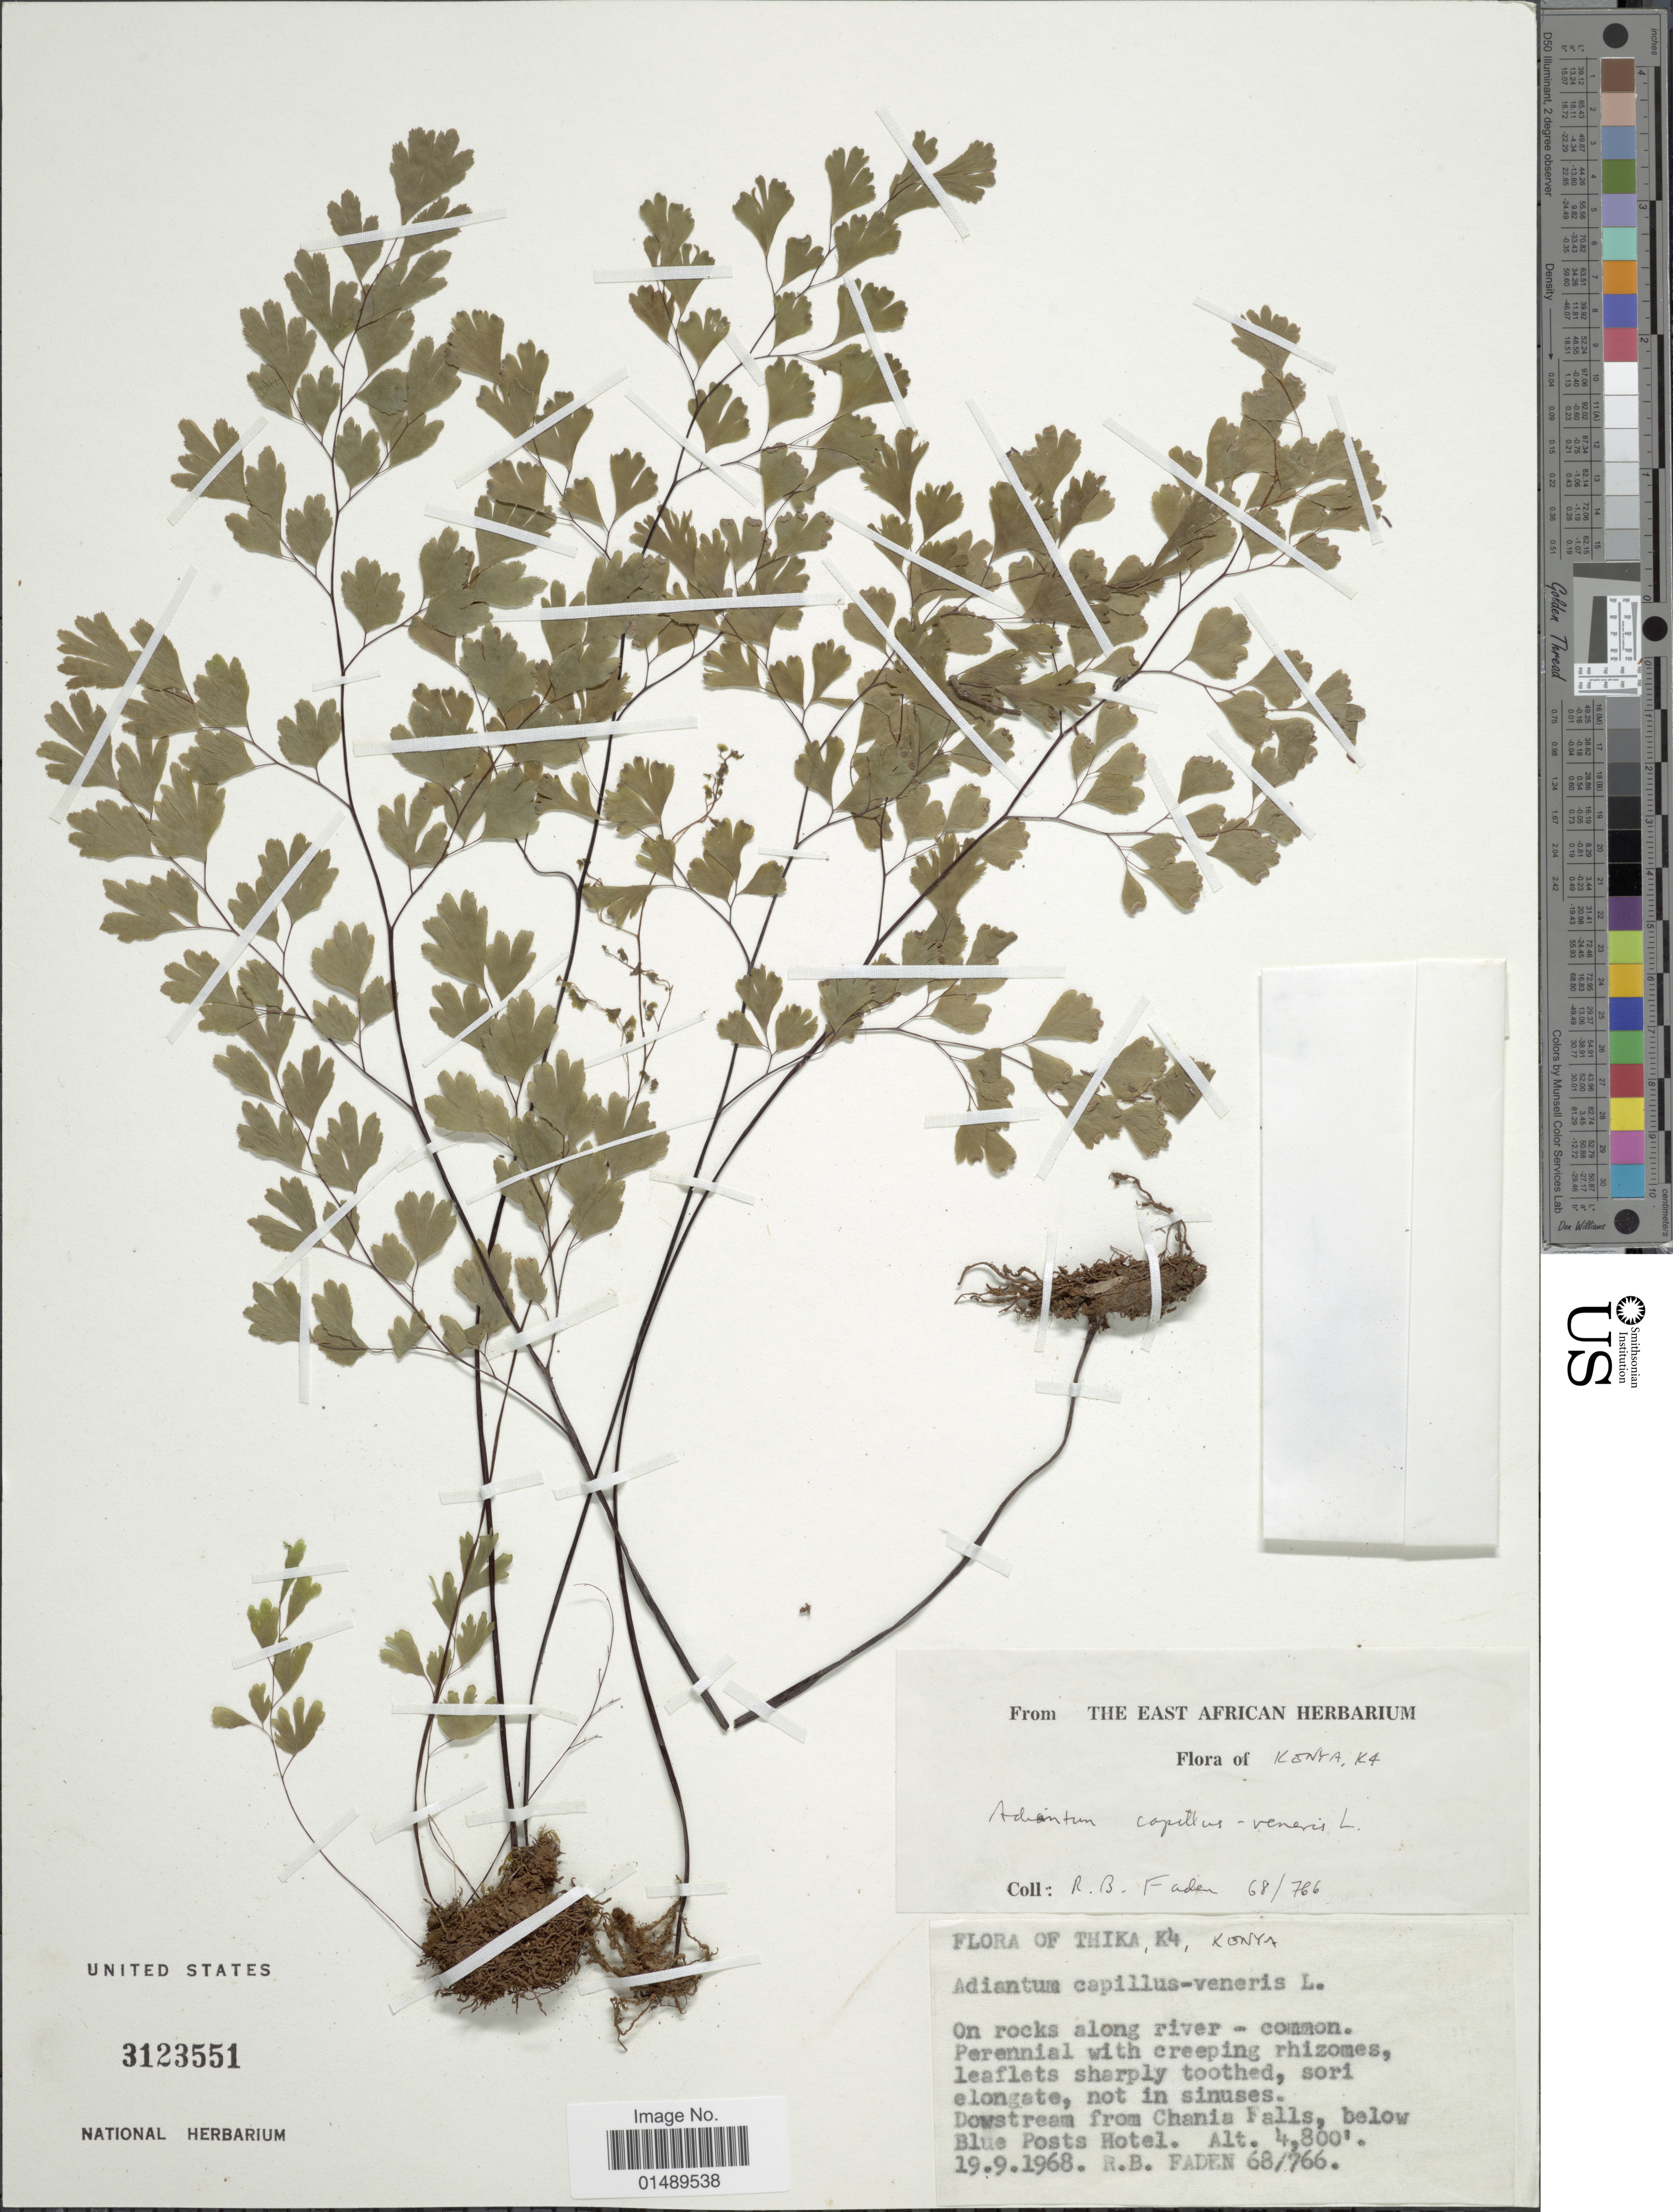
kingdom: Plantae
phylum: Tracheophyta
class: Polypodiopsida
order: Polypodiales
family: Pteridaceae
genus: Adiantum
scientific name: Adiantum capillus-veneris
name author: L.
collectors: R. B. Faden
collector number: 68/766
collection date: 1968-09-19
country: Kenya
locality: Thika, K4, downstream from Chania Falls, downstream from Chania Falls, below Blue Posts Hotel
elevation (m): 1463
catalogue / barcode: US 3123551